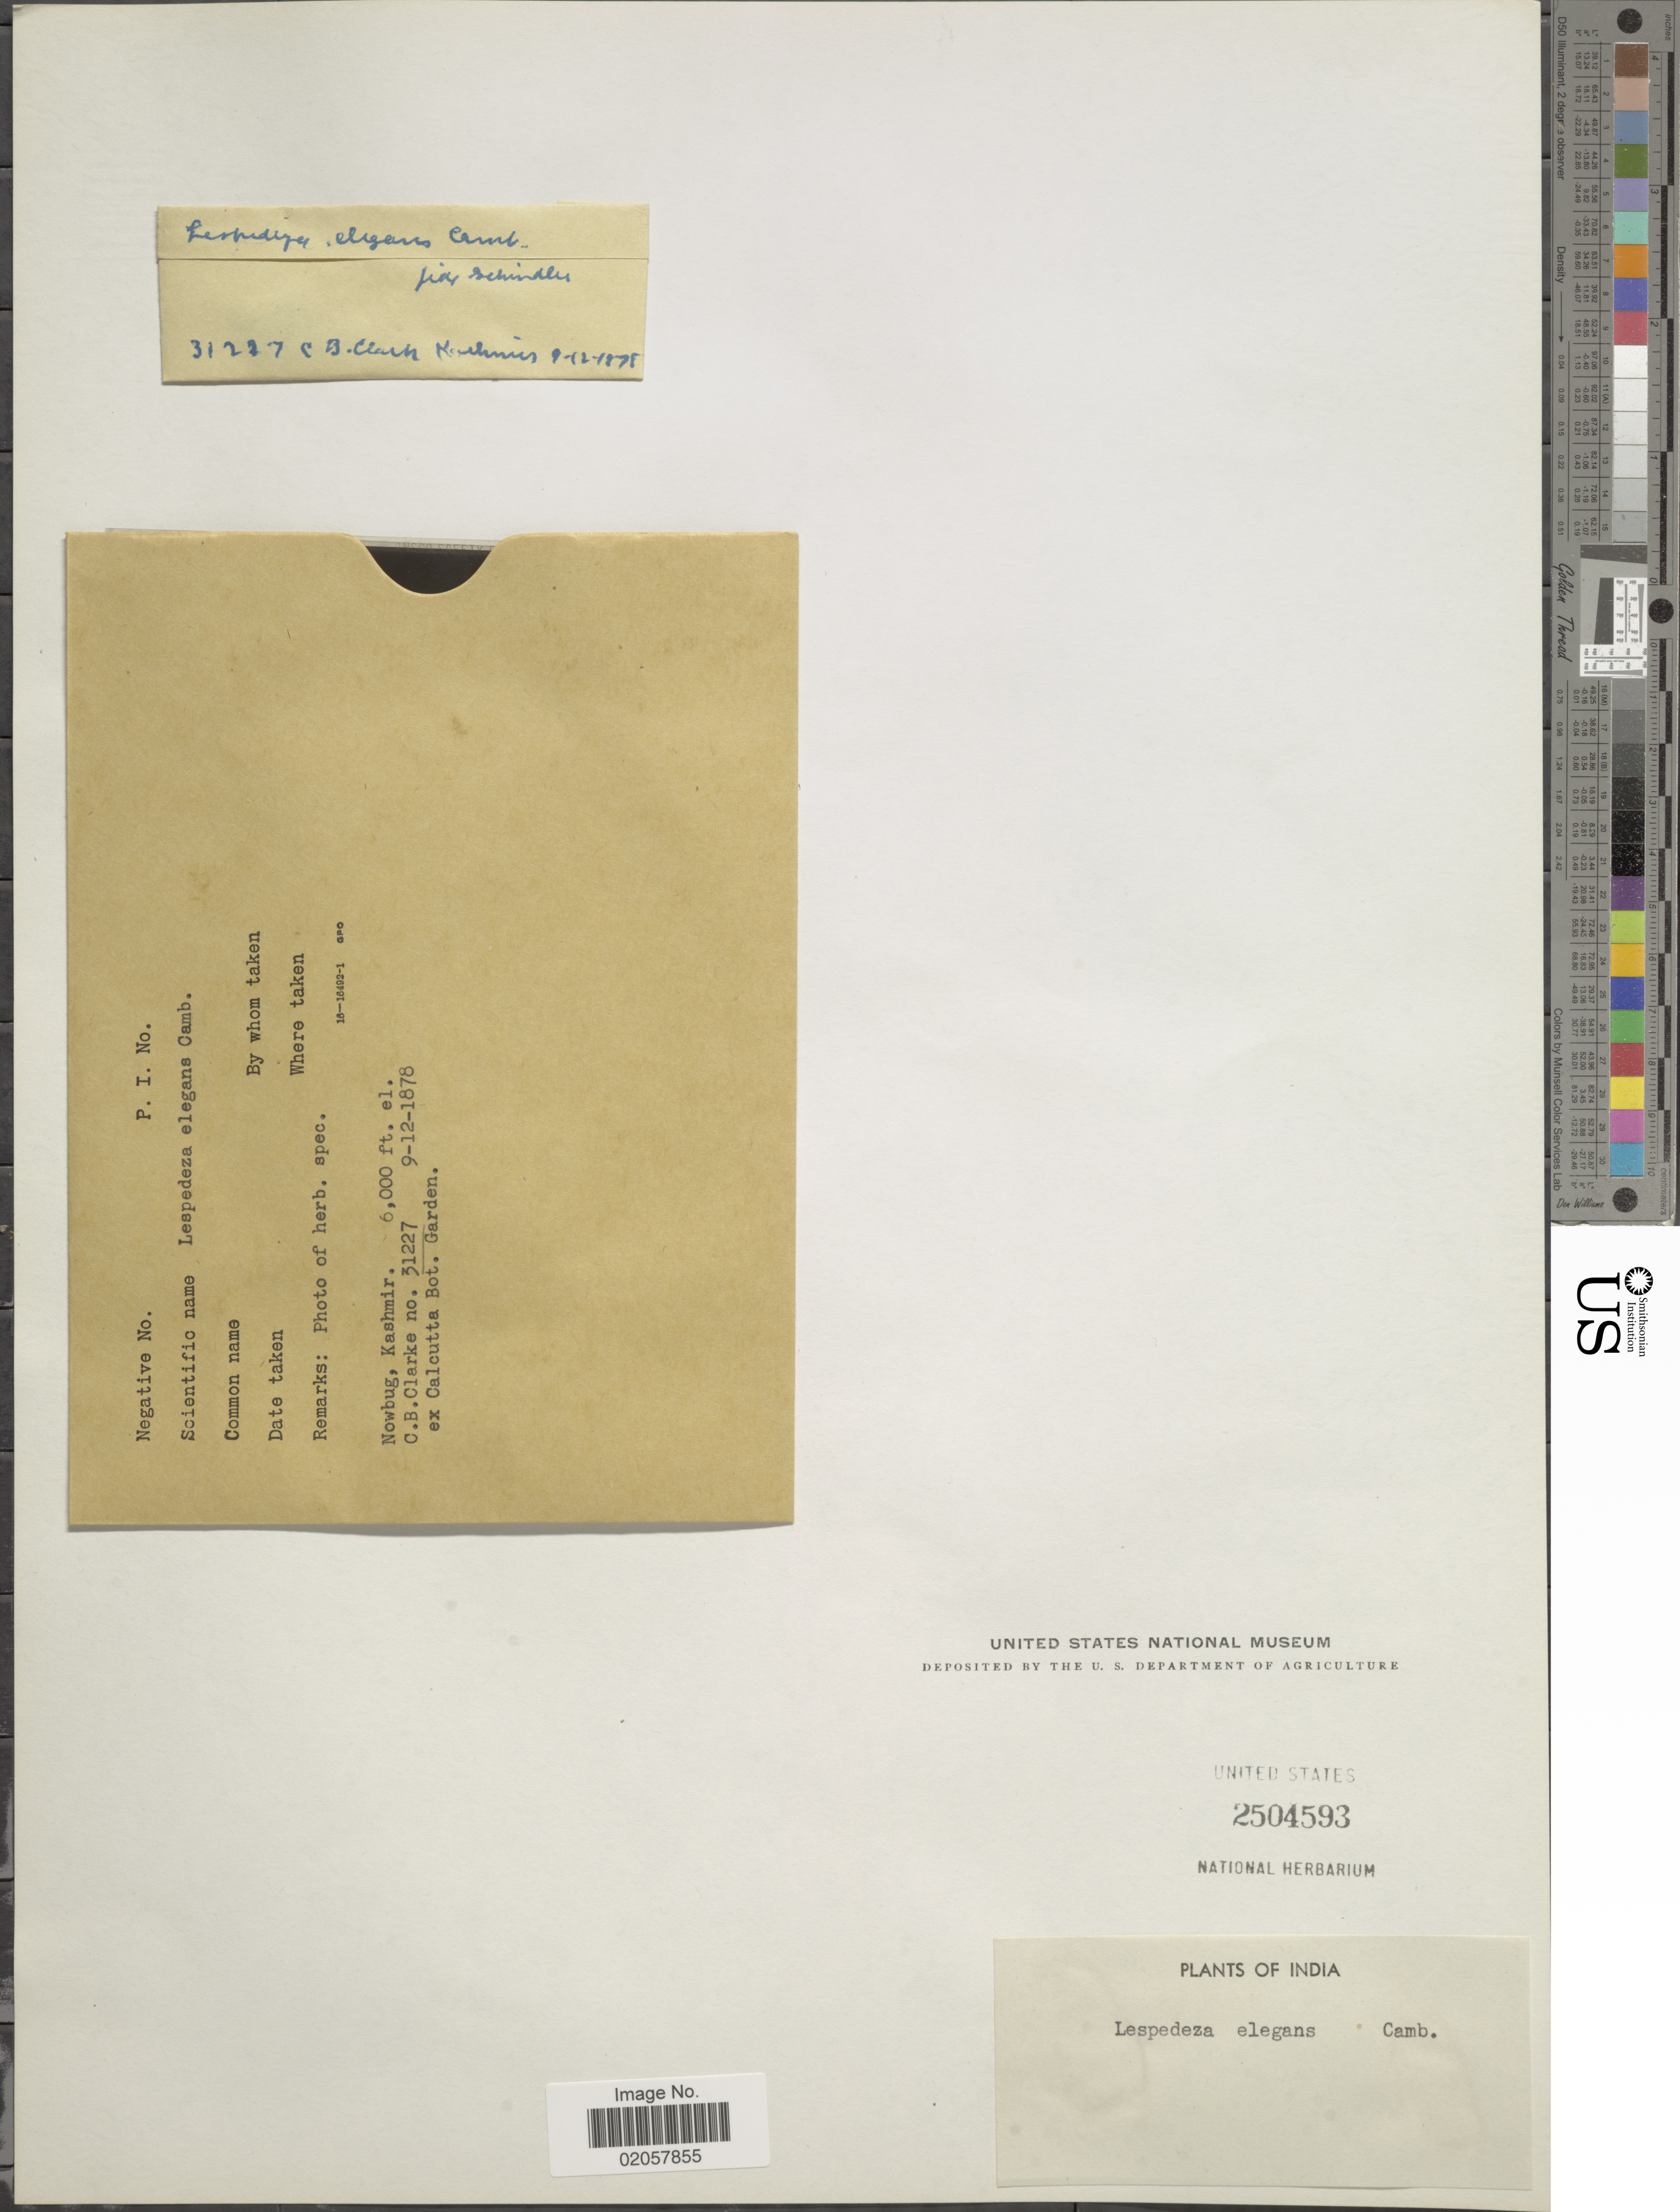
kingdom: Plantae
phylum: Tracheophyta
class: Magnoliopsida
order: Fabales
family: Fabaceae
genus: Lespedeza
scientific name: Lespedeza elegans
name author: Cambess.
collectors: C. B. Clarke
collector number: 31227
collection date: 1878-12-09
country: India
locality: Nowbug, Kashmir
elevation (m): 1829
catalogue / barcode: US 2504593